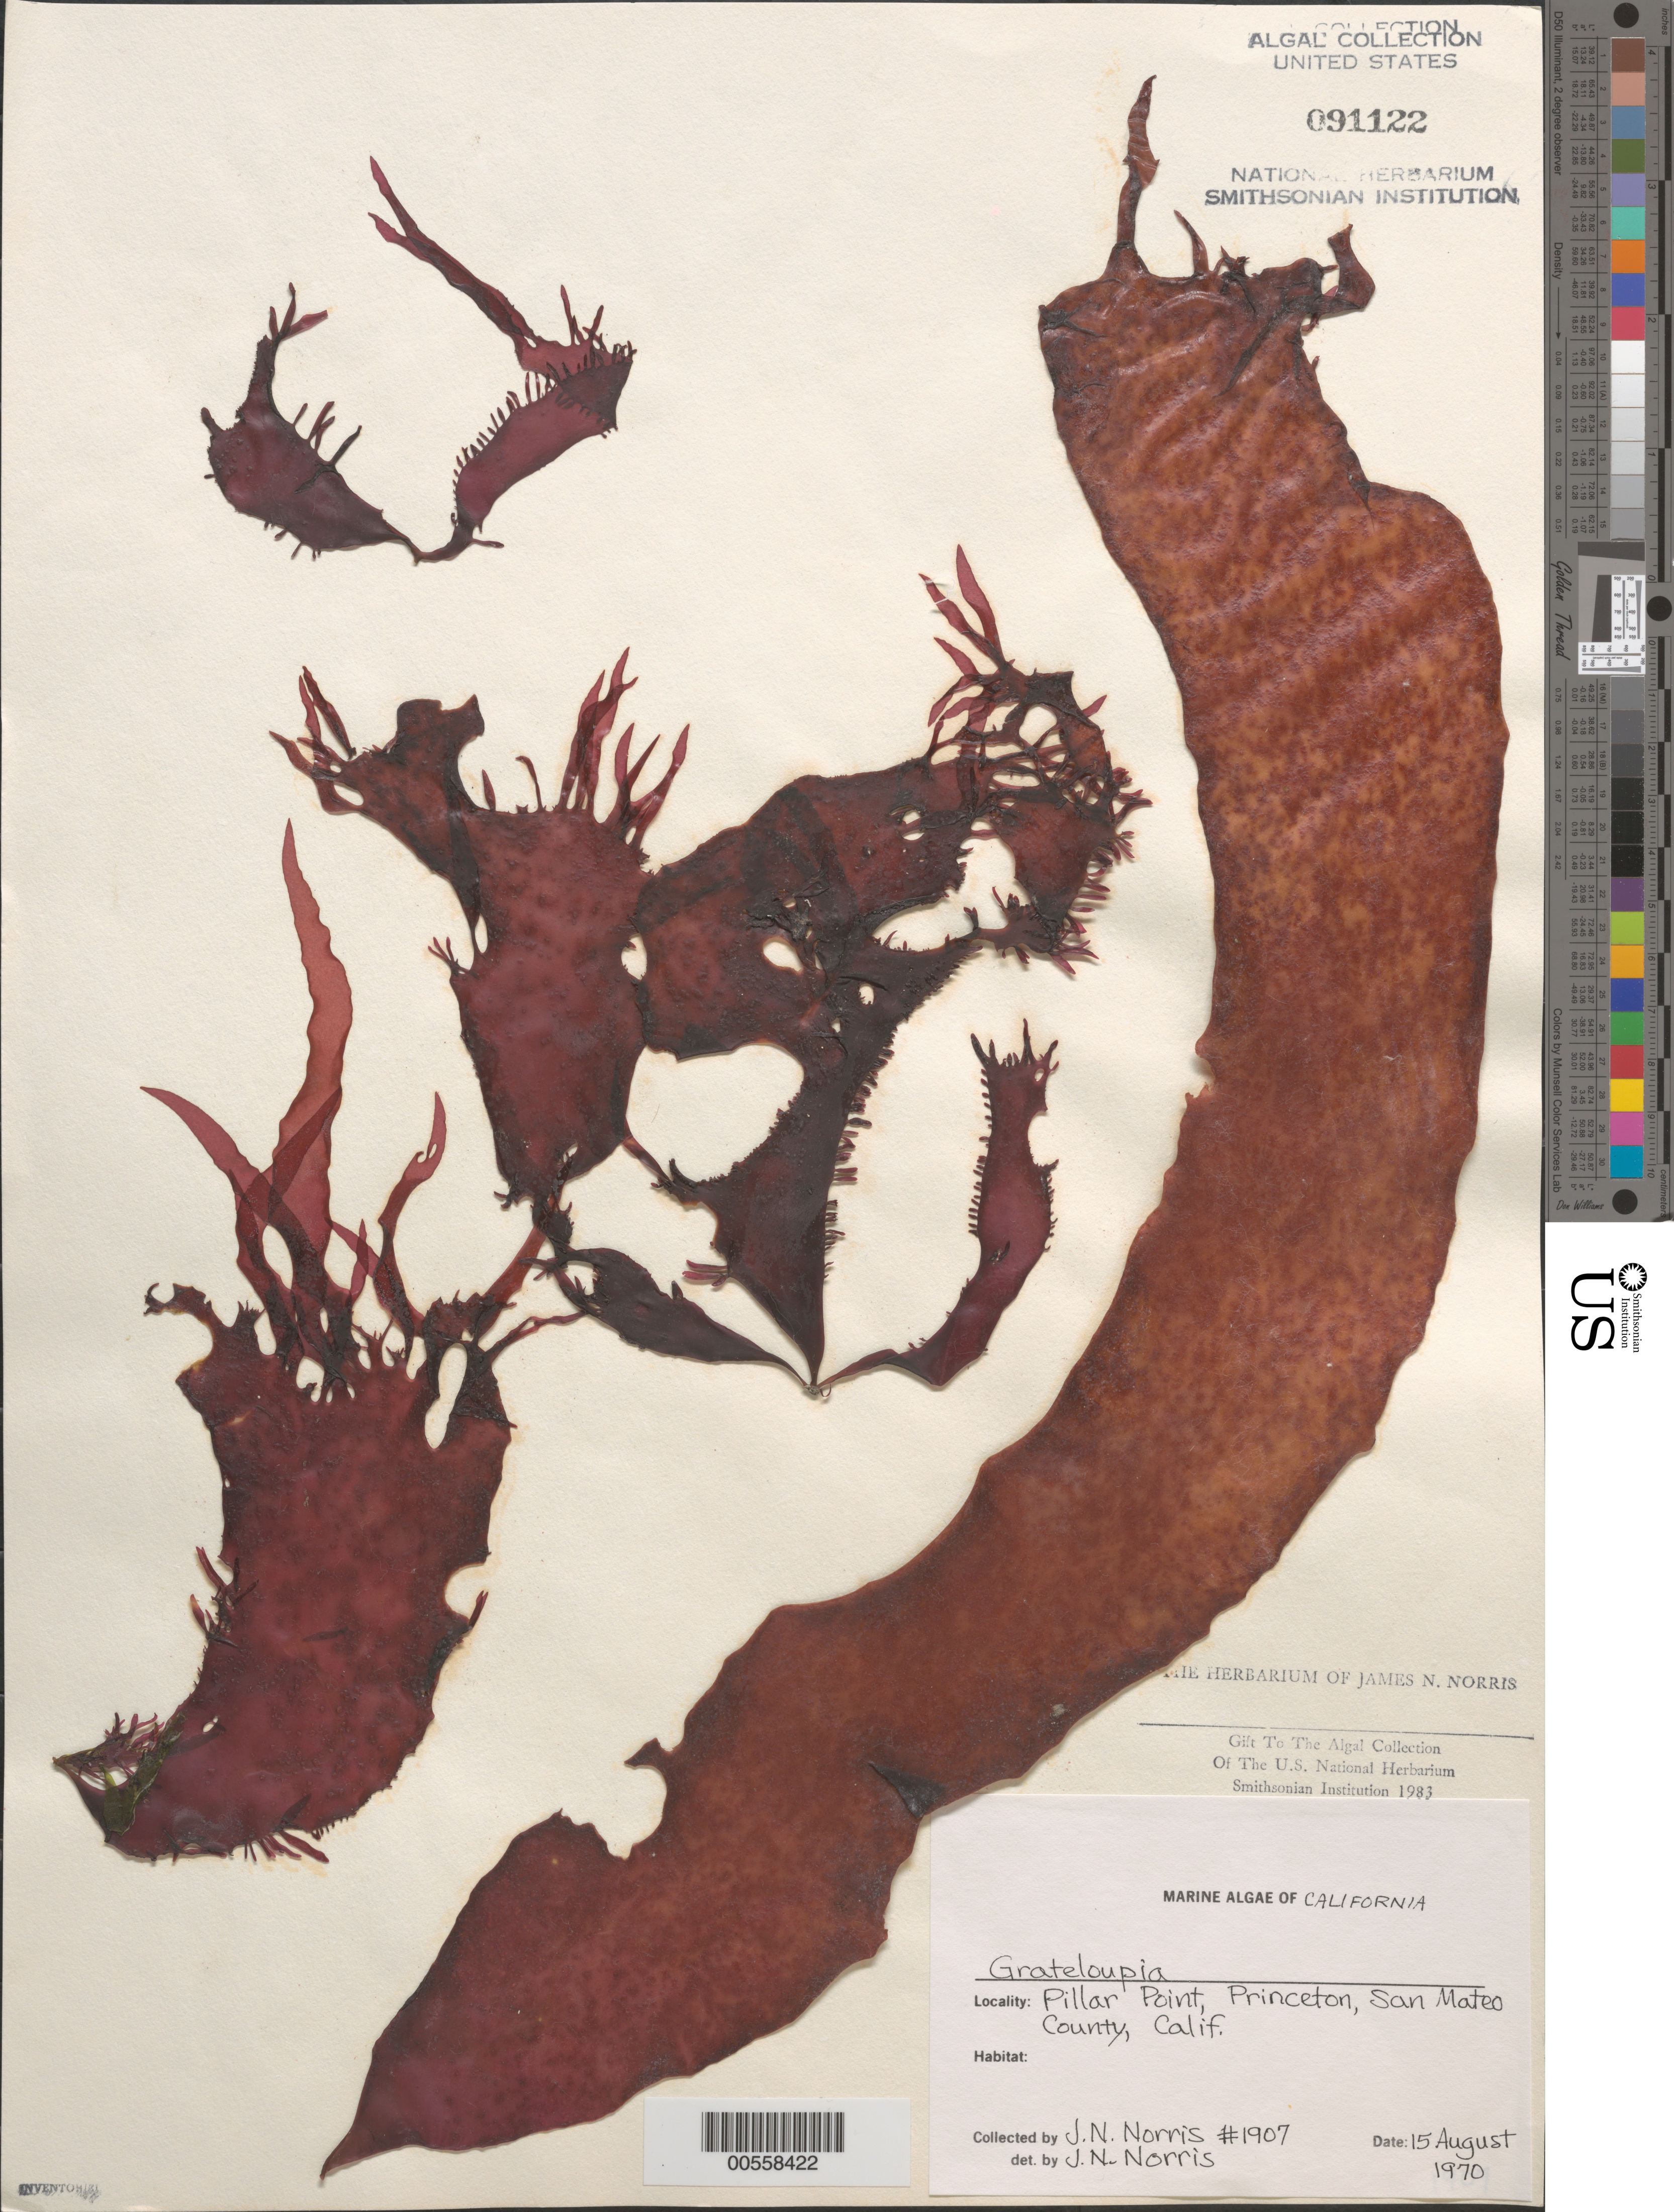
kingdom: Plantae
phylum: Rhodophyta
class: Florideophyceae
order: Halymeniales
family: Halymeniaceae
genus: Grateloupia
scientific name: Grateloupia sp.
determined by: Norris, James N.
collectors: J. N. Norris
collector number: JN-1907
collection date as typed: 15 Aug 1970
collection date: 1970-08-15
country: United States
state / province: California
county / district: San Mateo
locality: Pillar Point, Princeton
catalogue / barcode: US 91122